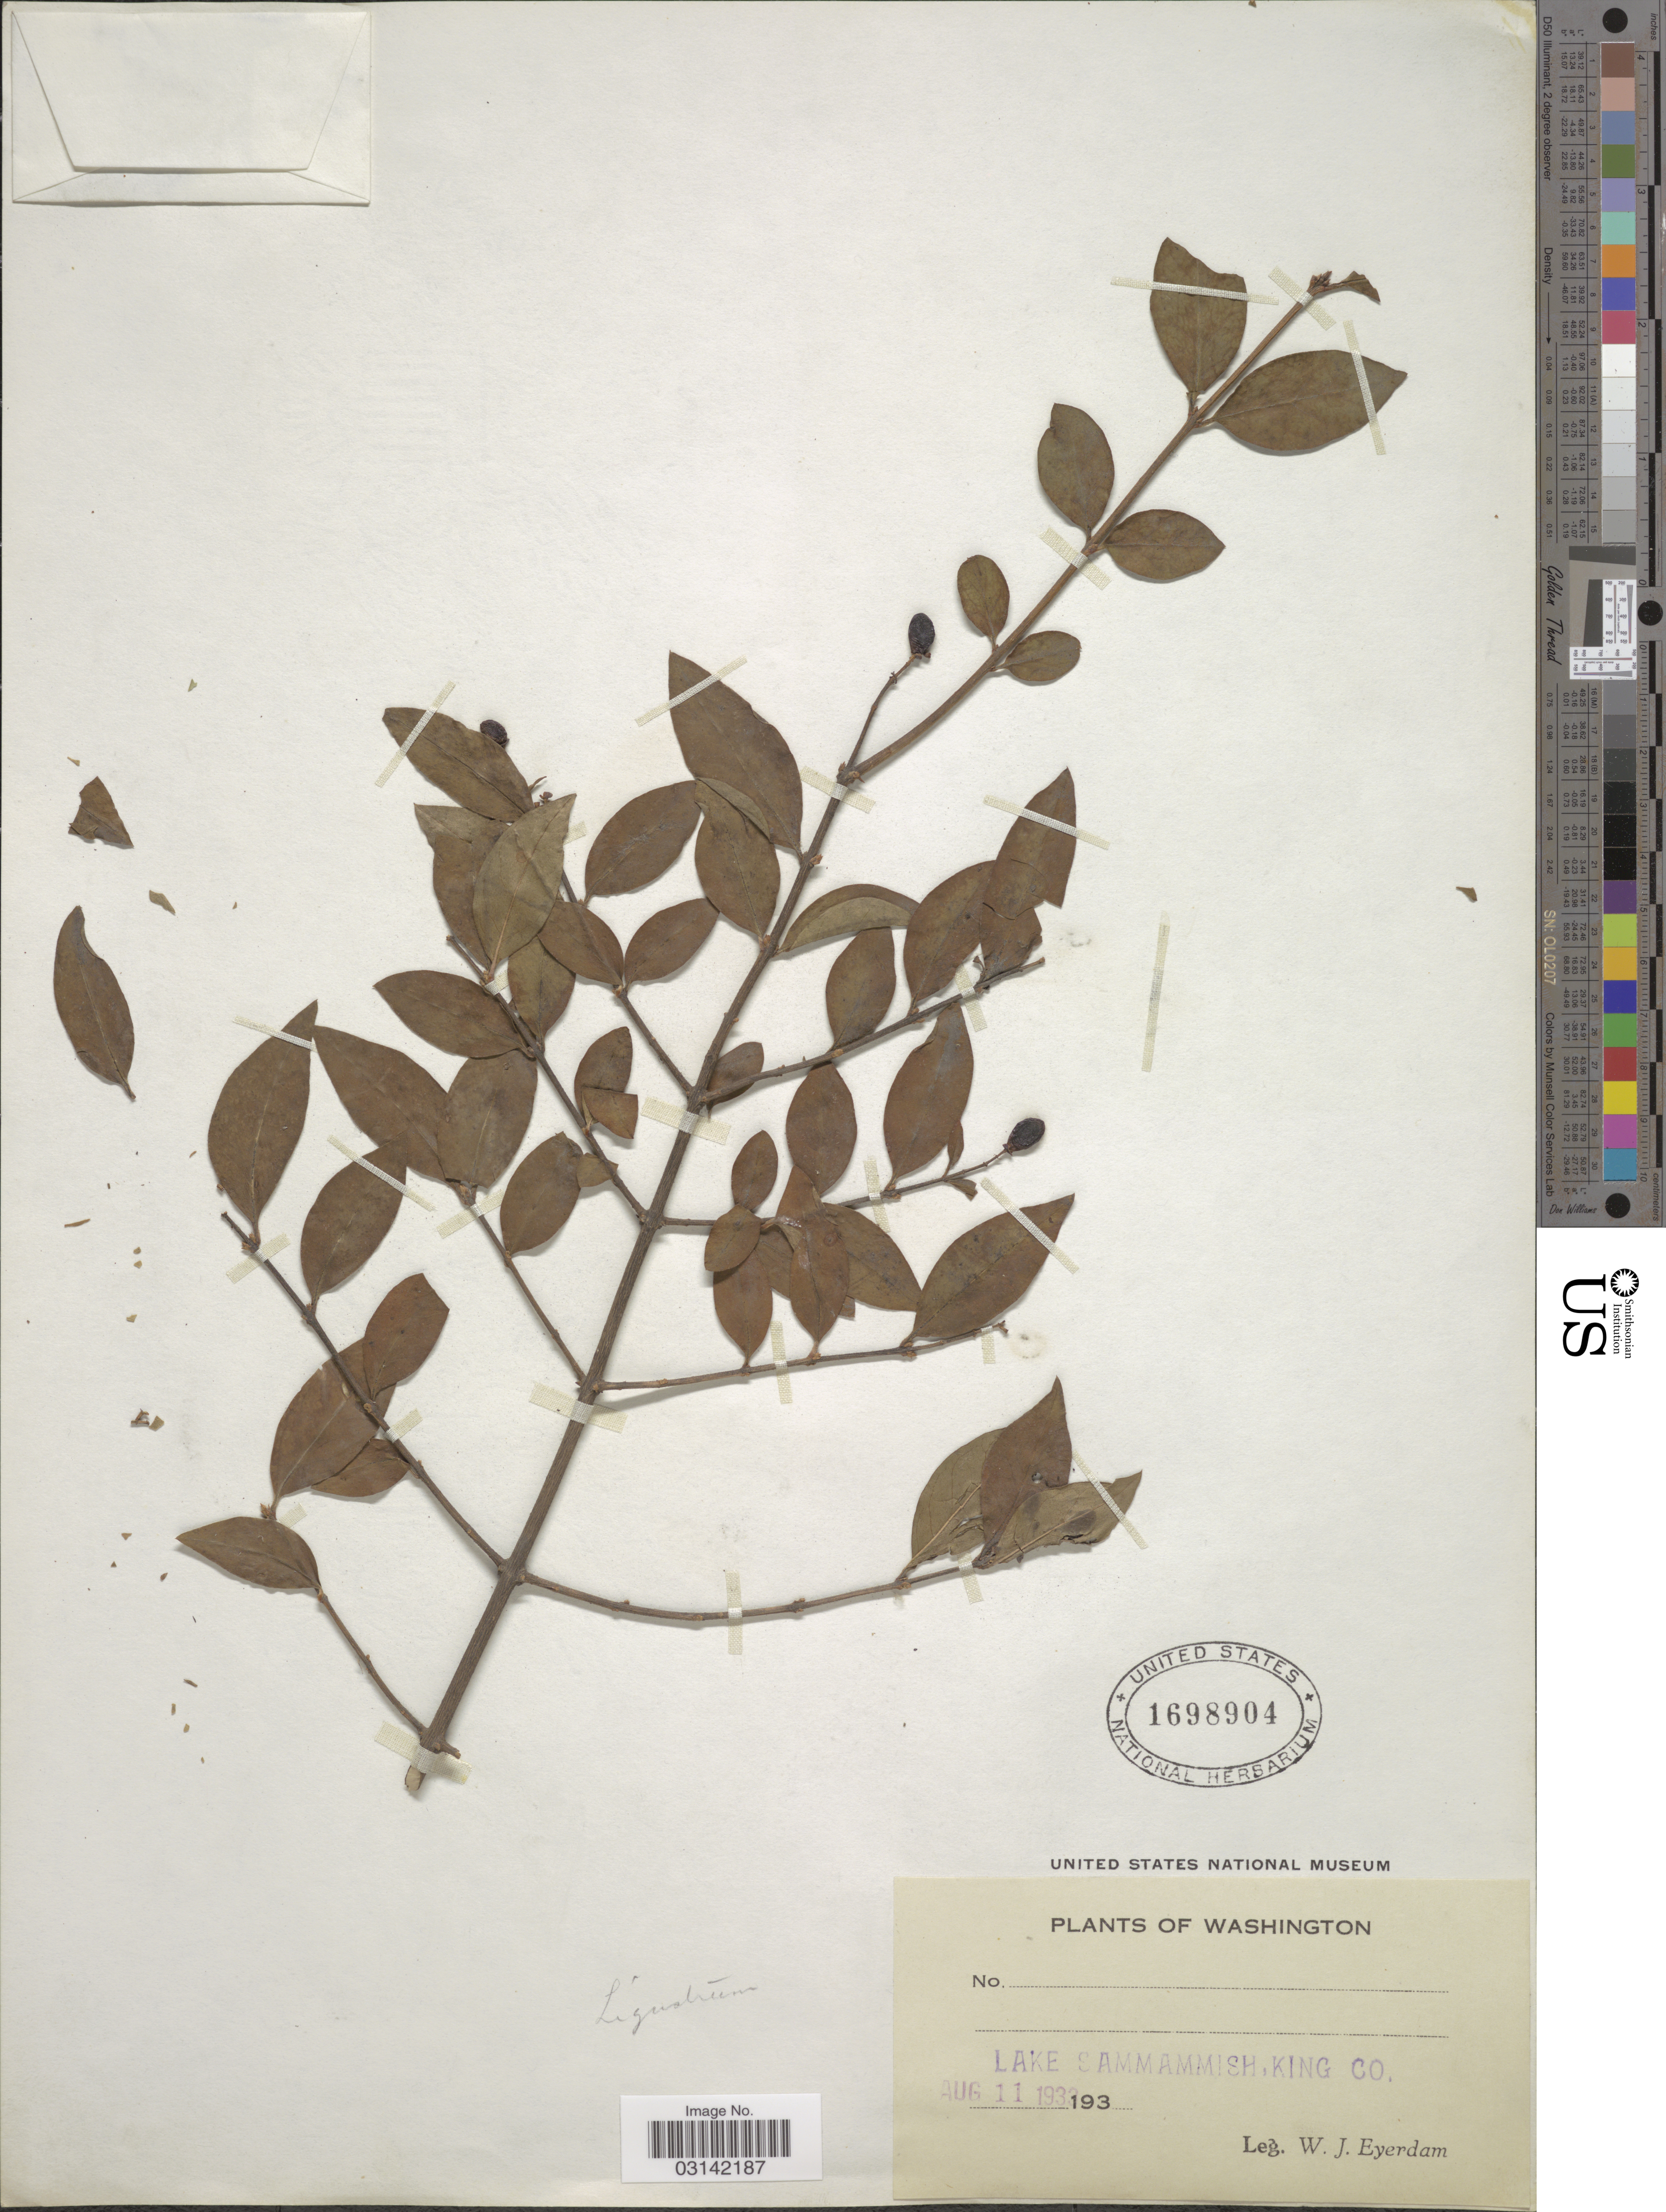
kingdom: Plantae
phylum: Tracheophyta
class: Magnoliopsida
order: Lamiales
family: Oleaceae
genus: Ligustrum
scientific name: Ligustrum sp.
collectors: W. J. Eyerdam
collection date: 1933-08-11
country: United States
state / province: Washington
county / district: King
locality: Lake Sammammish, King Co.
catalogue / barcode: US 1698904